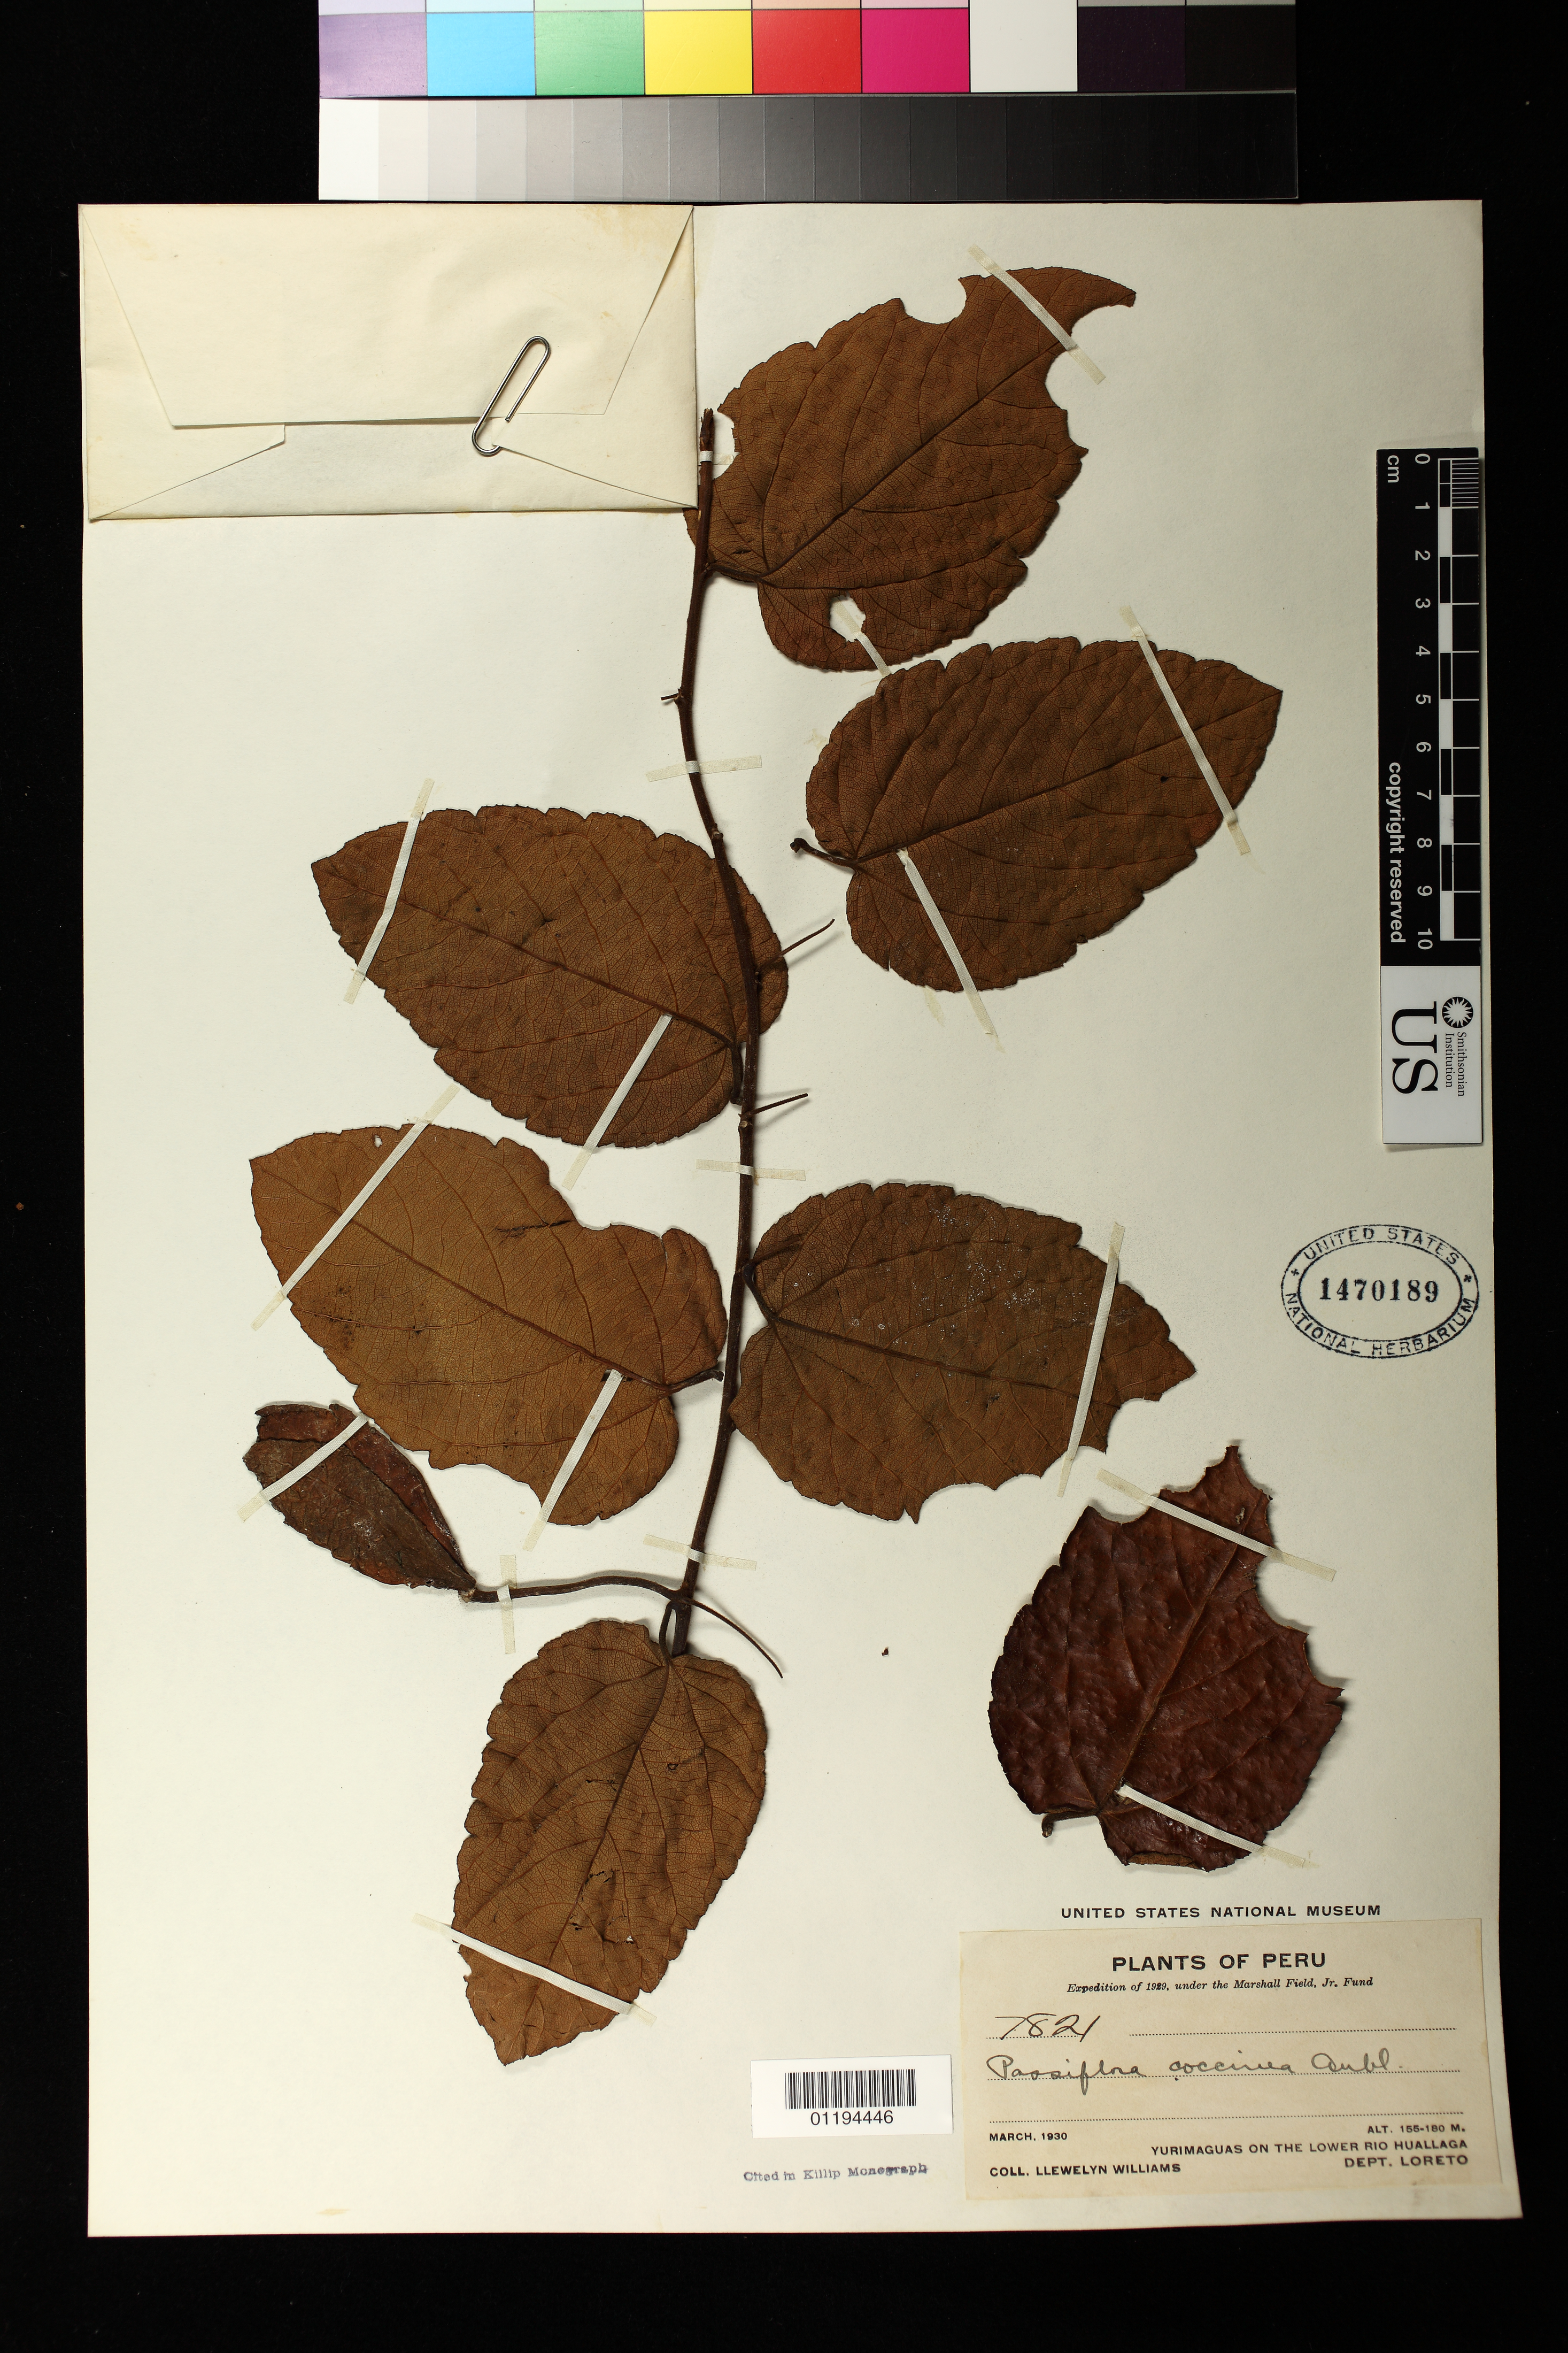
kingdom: Plantae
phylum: Tracheophyta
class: Magnoliopsida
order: Malpighiales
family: Passifloraceae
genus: Passiflora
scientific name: Passiflora coccinea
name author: Aubl.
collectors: Ll. Williams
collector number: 7821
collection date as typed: Mar 1930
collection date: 1930-03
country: Peru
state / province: Loreto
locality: Yurimaguas on the lower rio huallaga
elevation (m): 155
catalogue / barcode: US 1470189